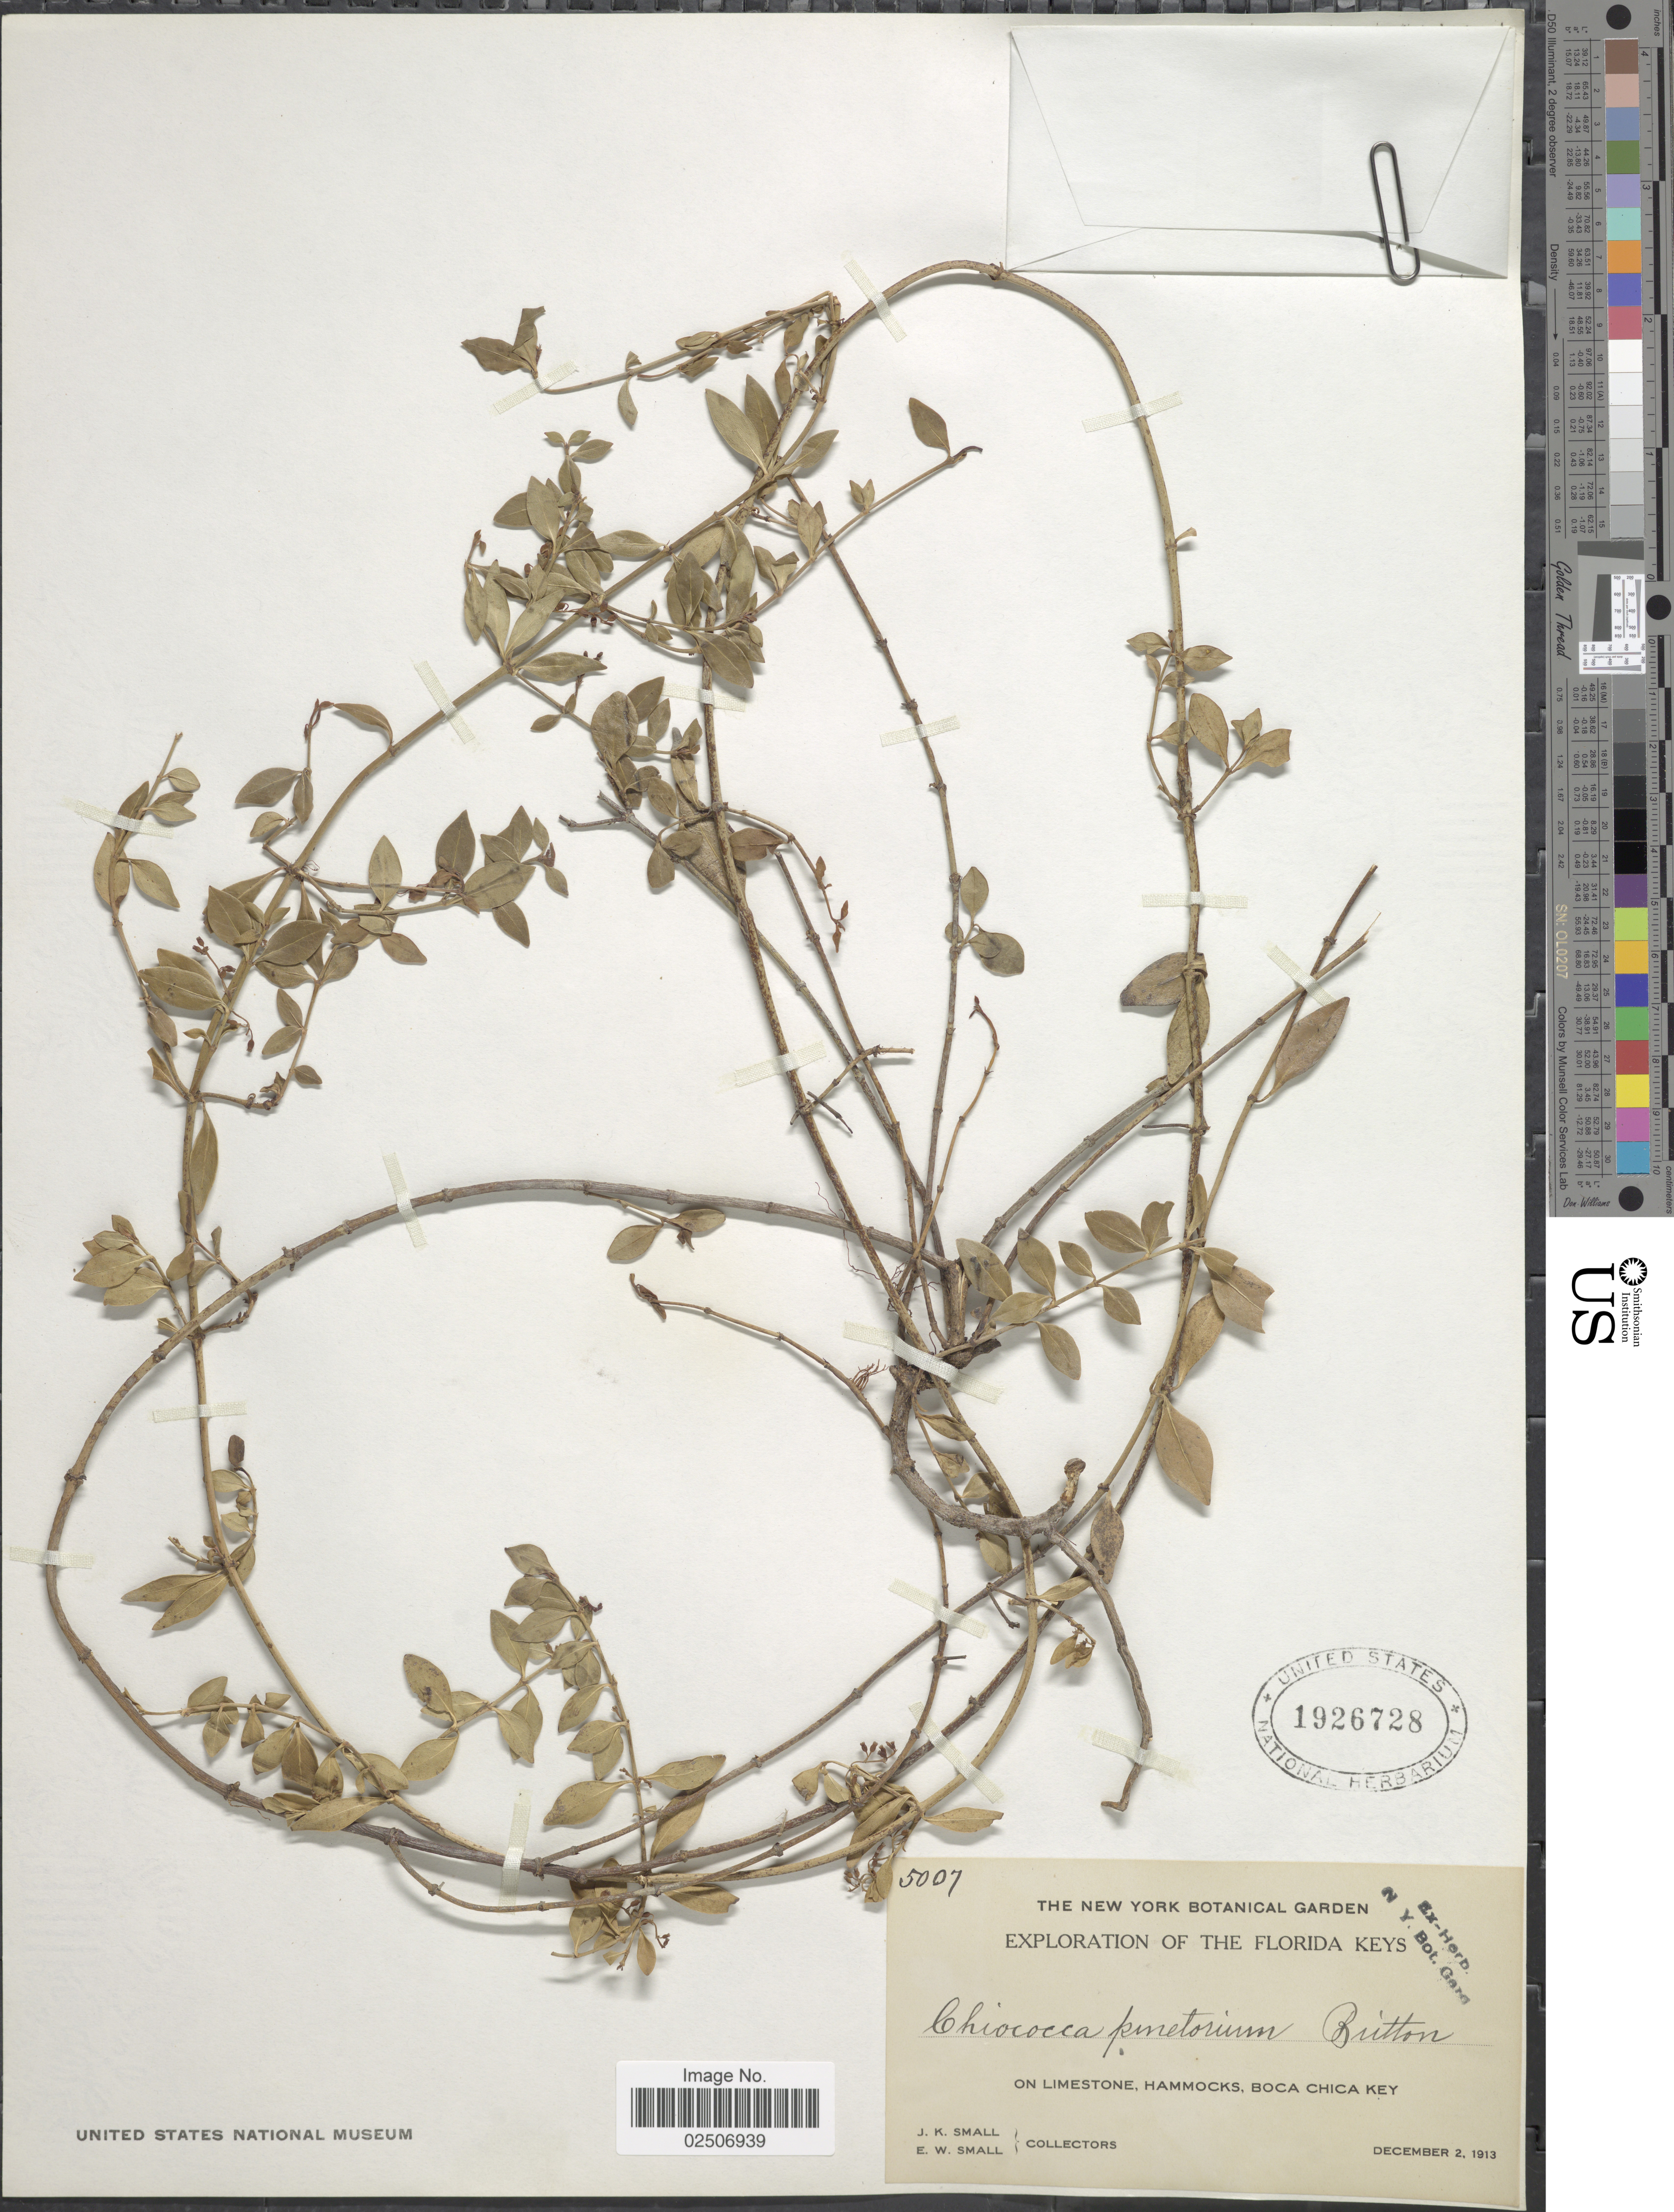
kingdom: Plantae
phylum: Tracheophyta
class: Magnoliopsida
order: Gentianales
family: Rubiaceae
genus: Chiococca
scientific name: Chiococca pinetorum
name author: Britton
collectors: J. K. Small & E. W. Small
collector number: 5007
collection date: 1913-12-02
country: United States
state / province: Florida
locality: Florida Keys, on Limestone, Hammocks, Boca Chica Key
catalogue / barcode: US 1926728